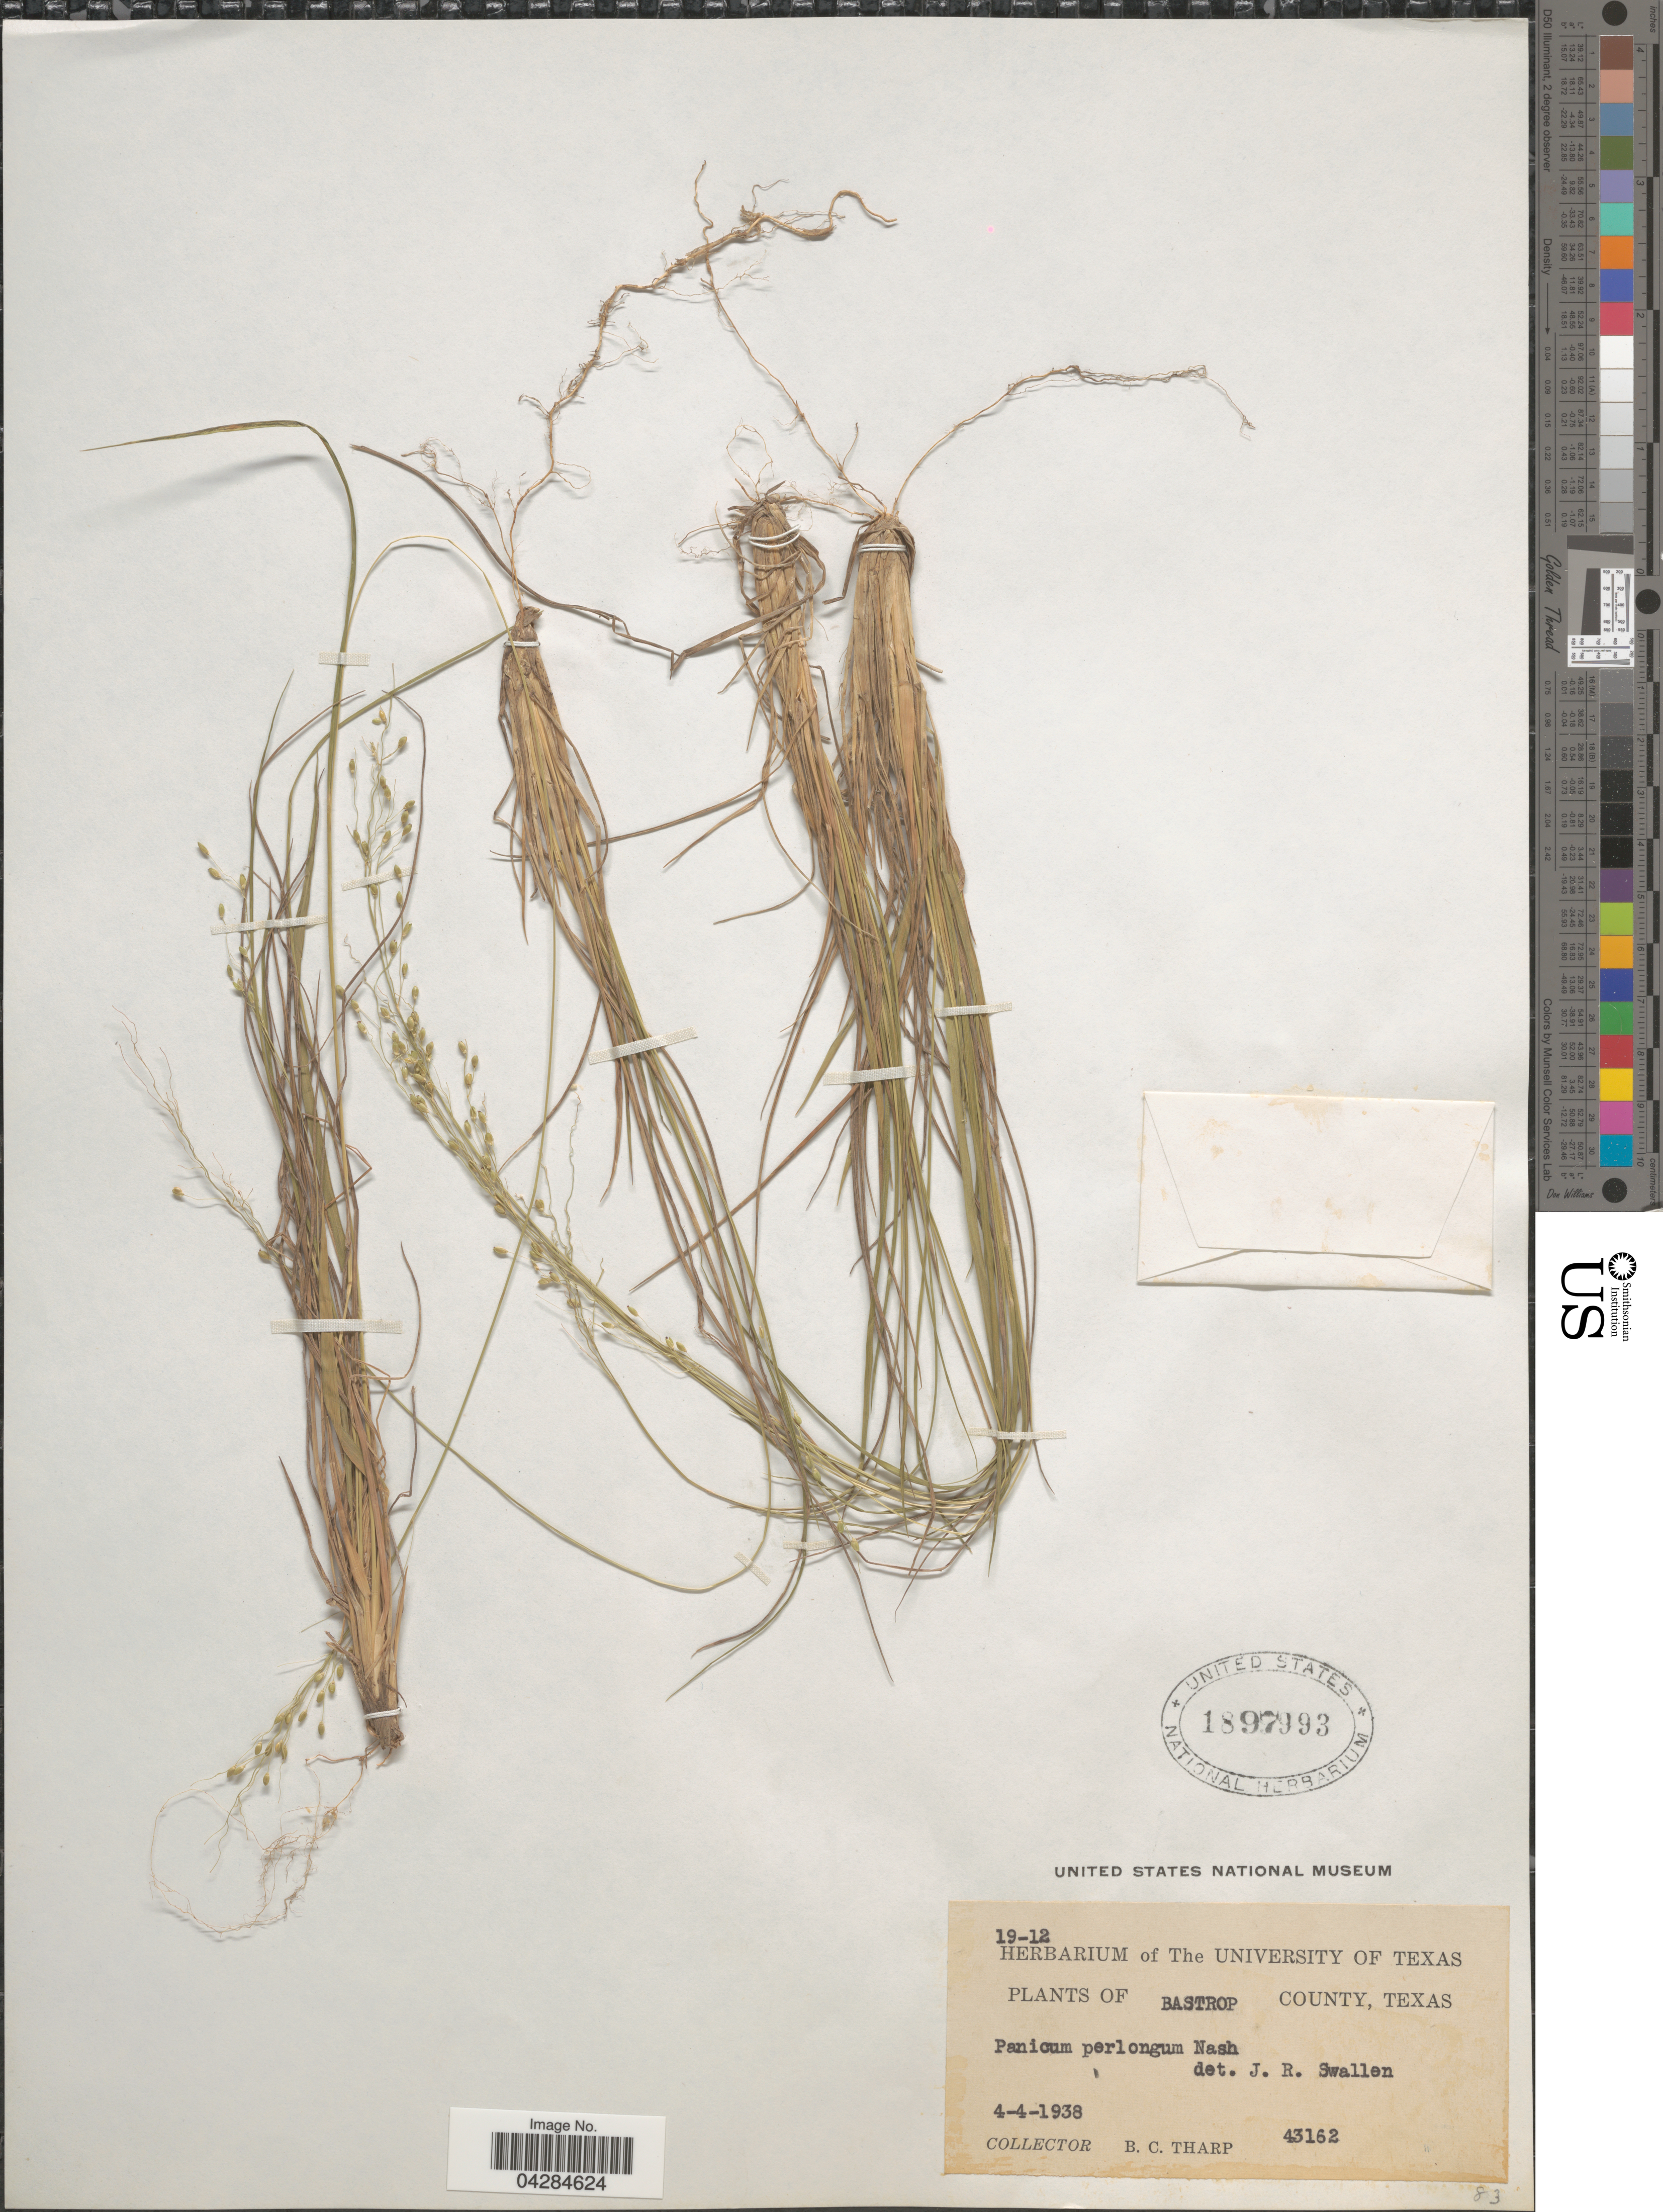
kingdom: Plantae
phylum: Tracheophyta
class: Liliopsida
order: Poales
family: Poaceae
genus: Dichanthelium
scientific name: Dichanthelium perlongum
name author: (Nash) Freckmann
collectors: B. C. Tharp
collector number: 43162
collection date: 1938-04-04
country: United States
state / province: Texas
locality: Bastrop County.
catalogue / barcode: US 1897993